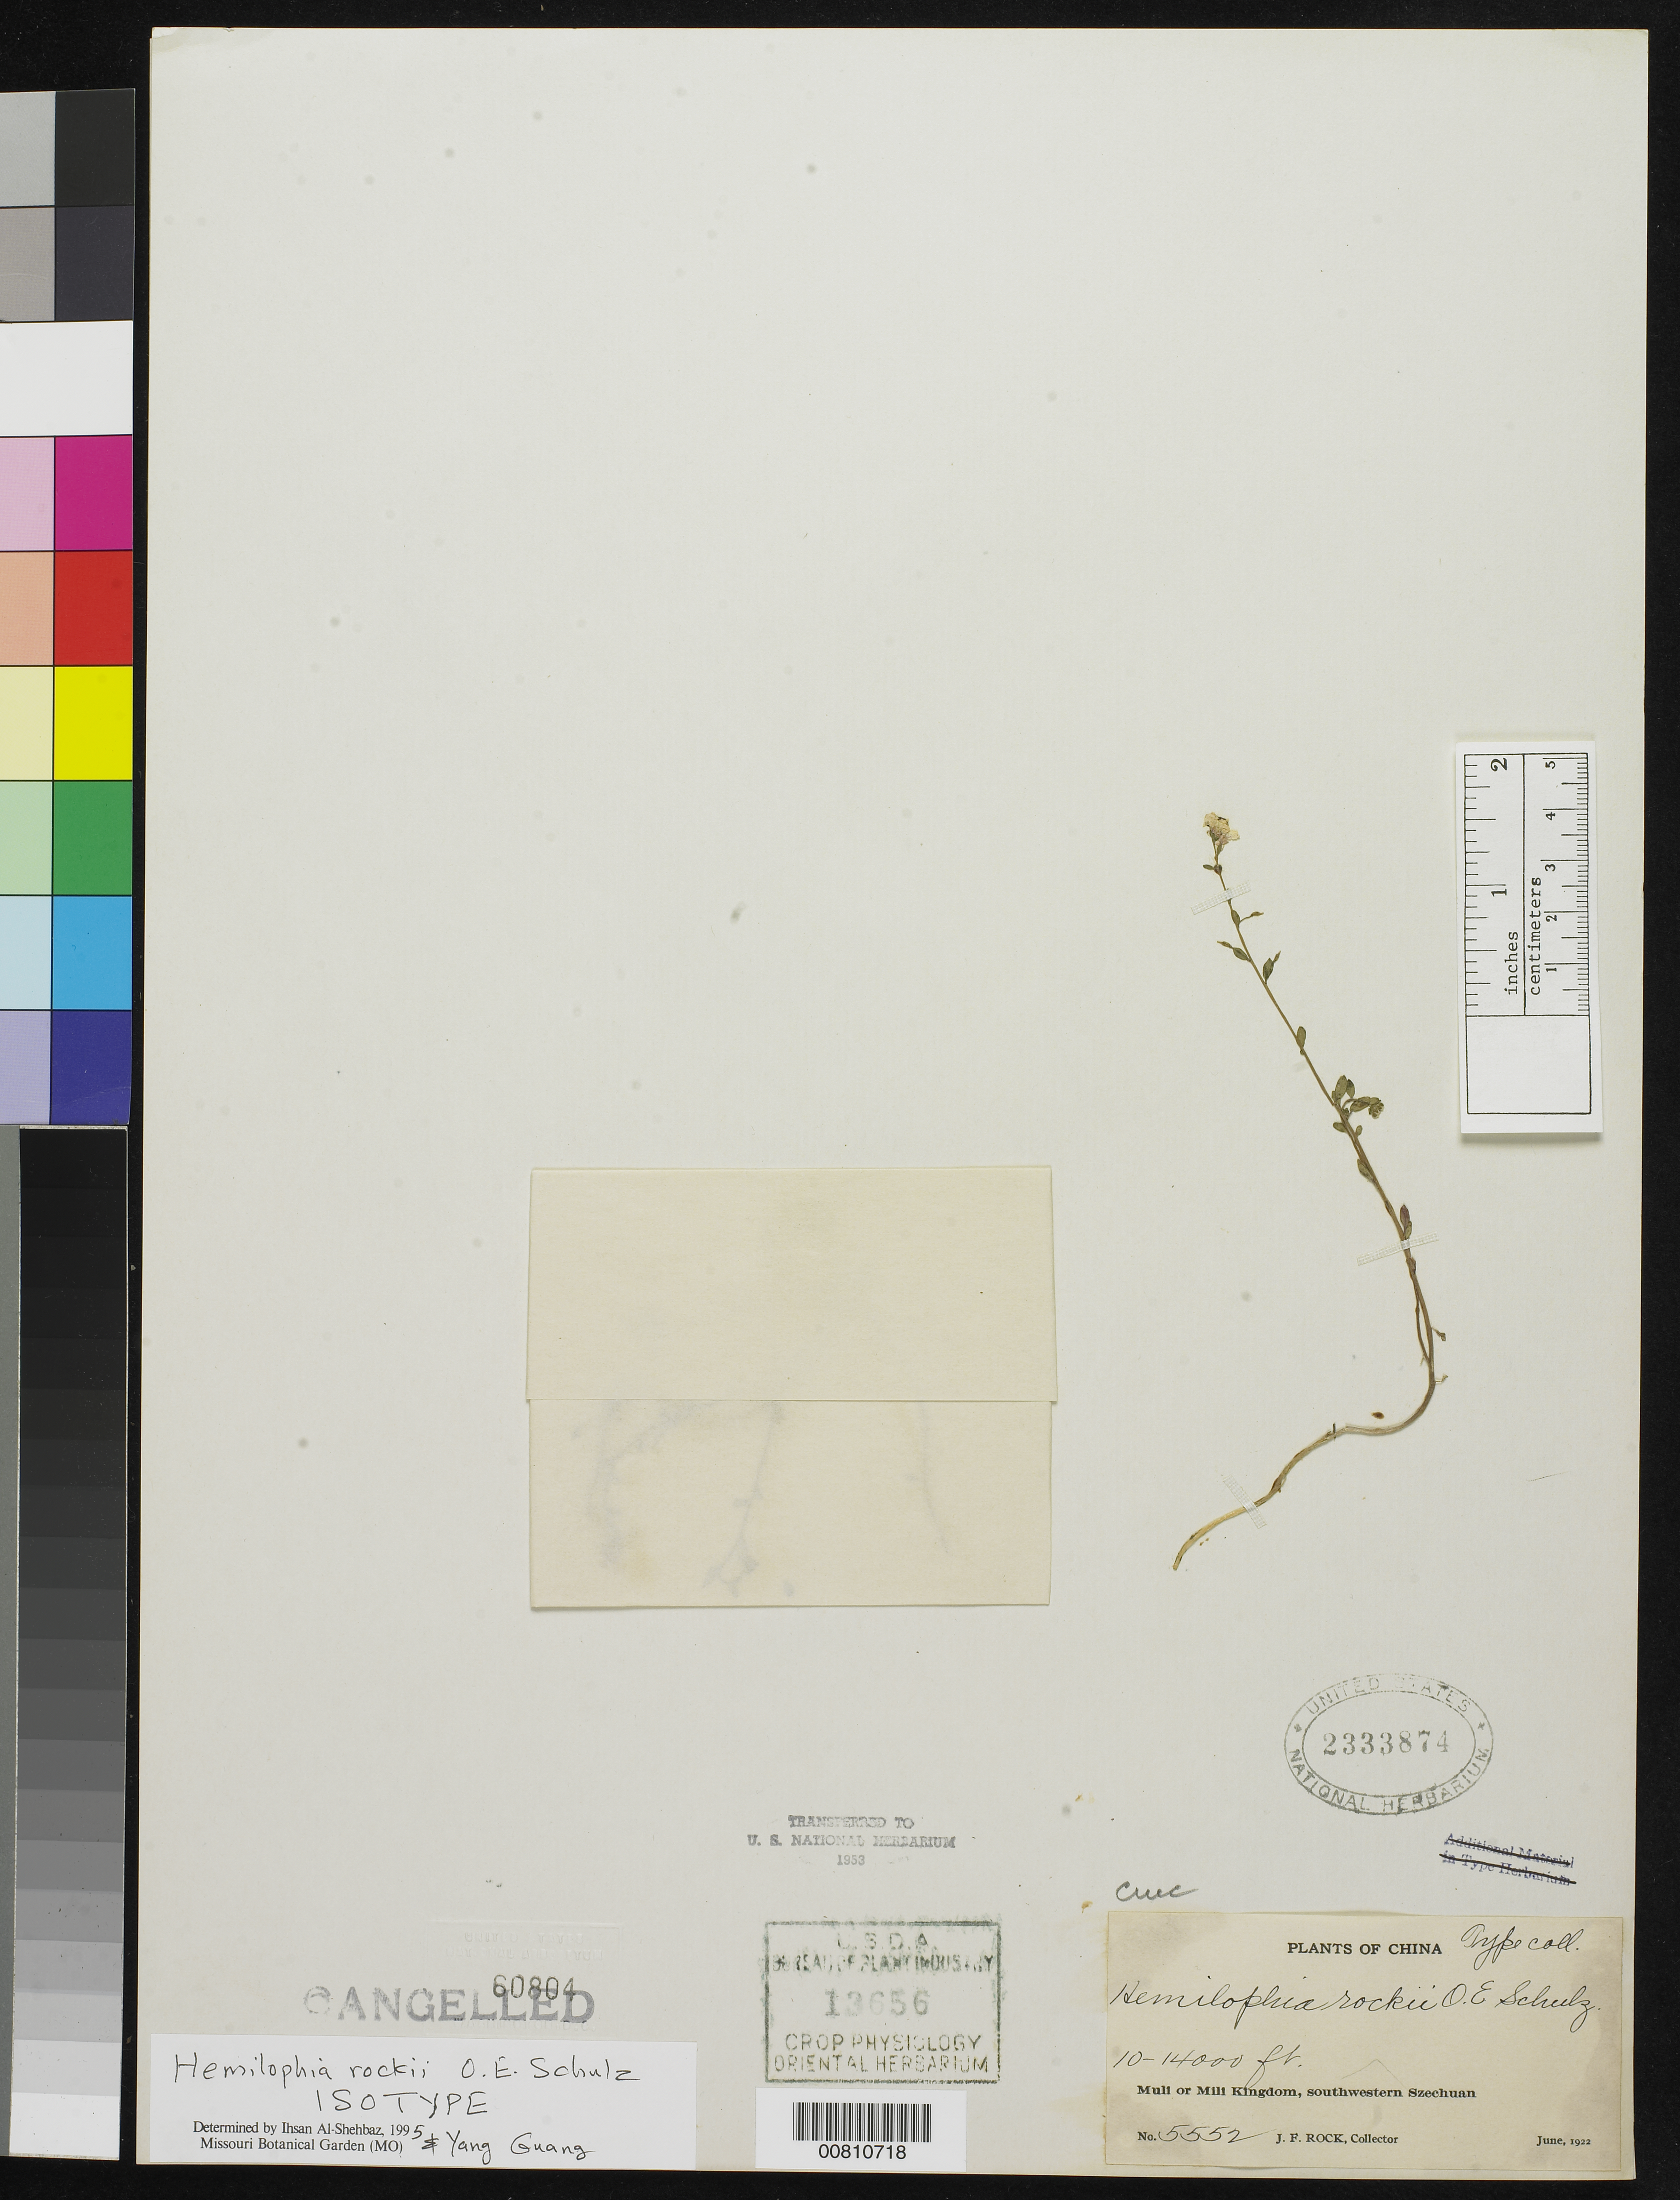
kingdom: Plantae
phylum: Tracheophyta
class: Magnoliopsida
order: Brassicales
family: Brassicaceae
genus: Hemilophia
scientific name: Hemilophia rockii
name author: O.E. Schulz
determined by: Al-Shehbaz, I. A.; Yang, G.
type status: Isotype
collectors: J. F. Rock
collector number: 5552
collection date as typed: Jun 1922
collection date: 1922-06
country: China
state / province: Sichuan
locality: Muli or Mili Kingdom, southwestern Szechuan.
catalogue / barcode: US 2333874